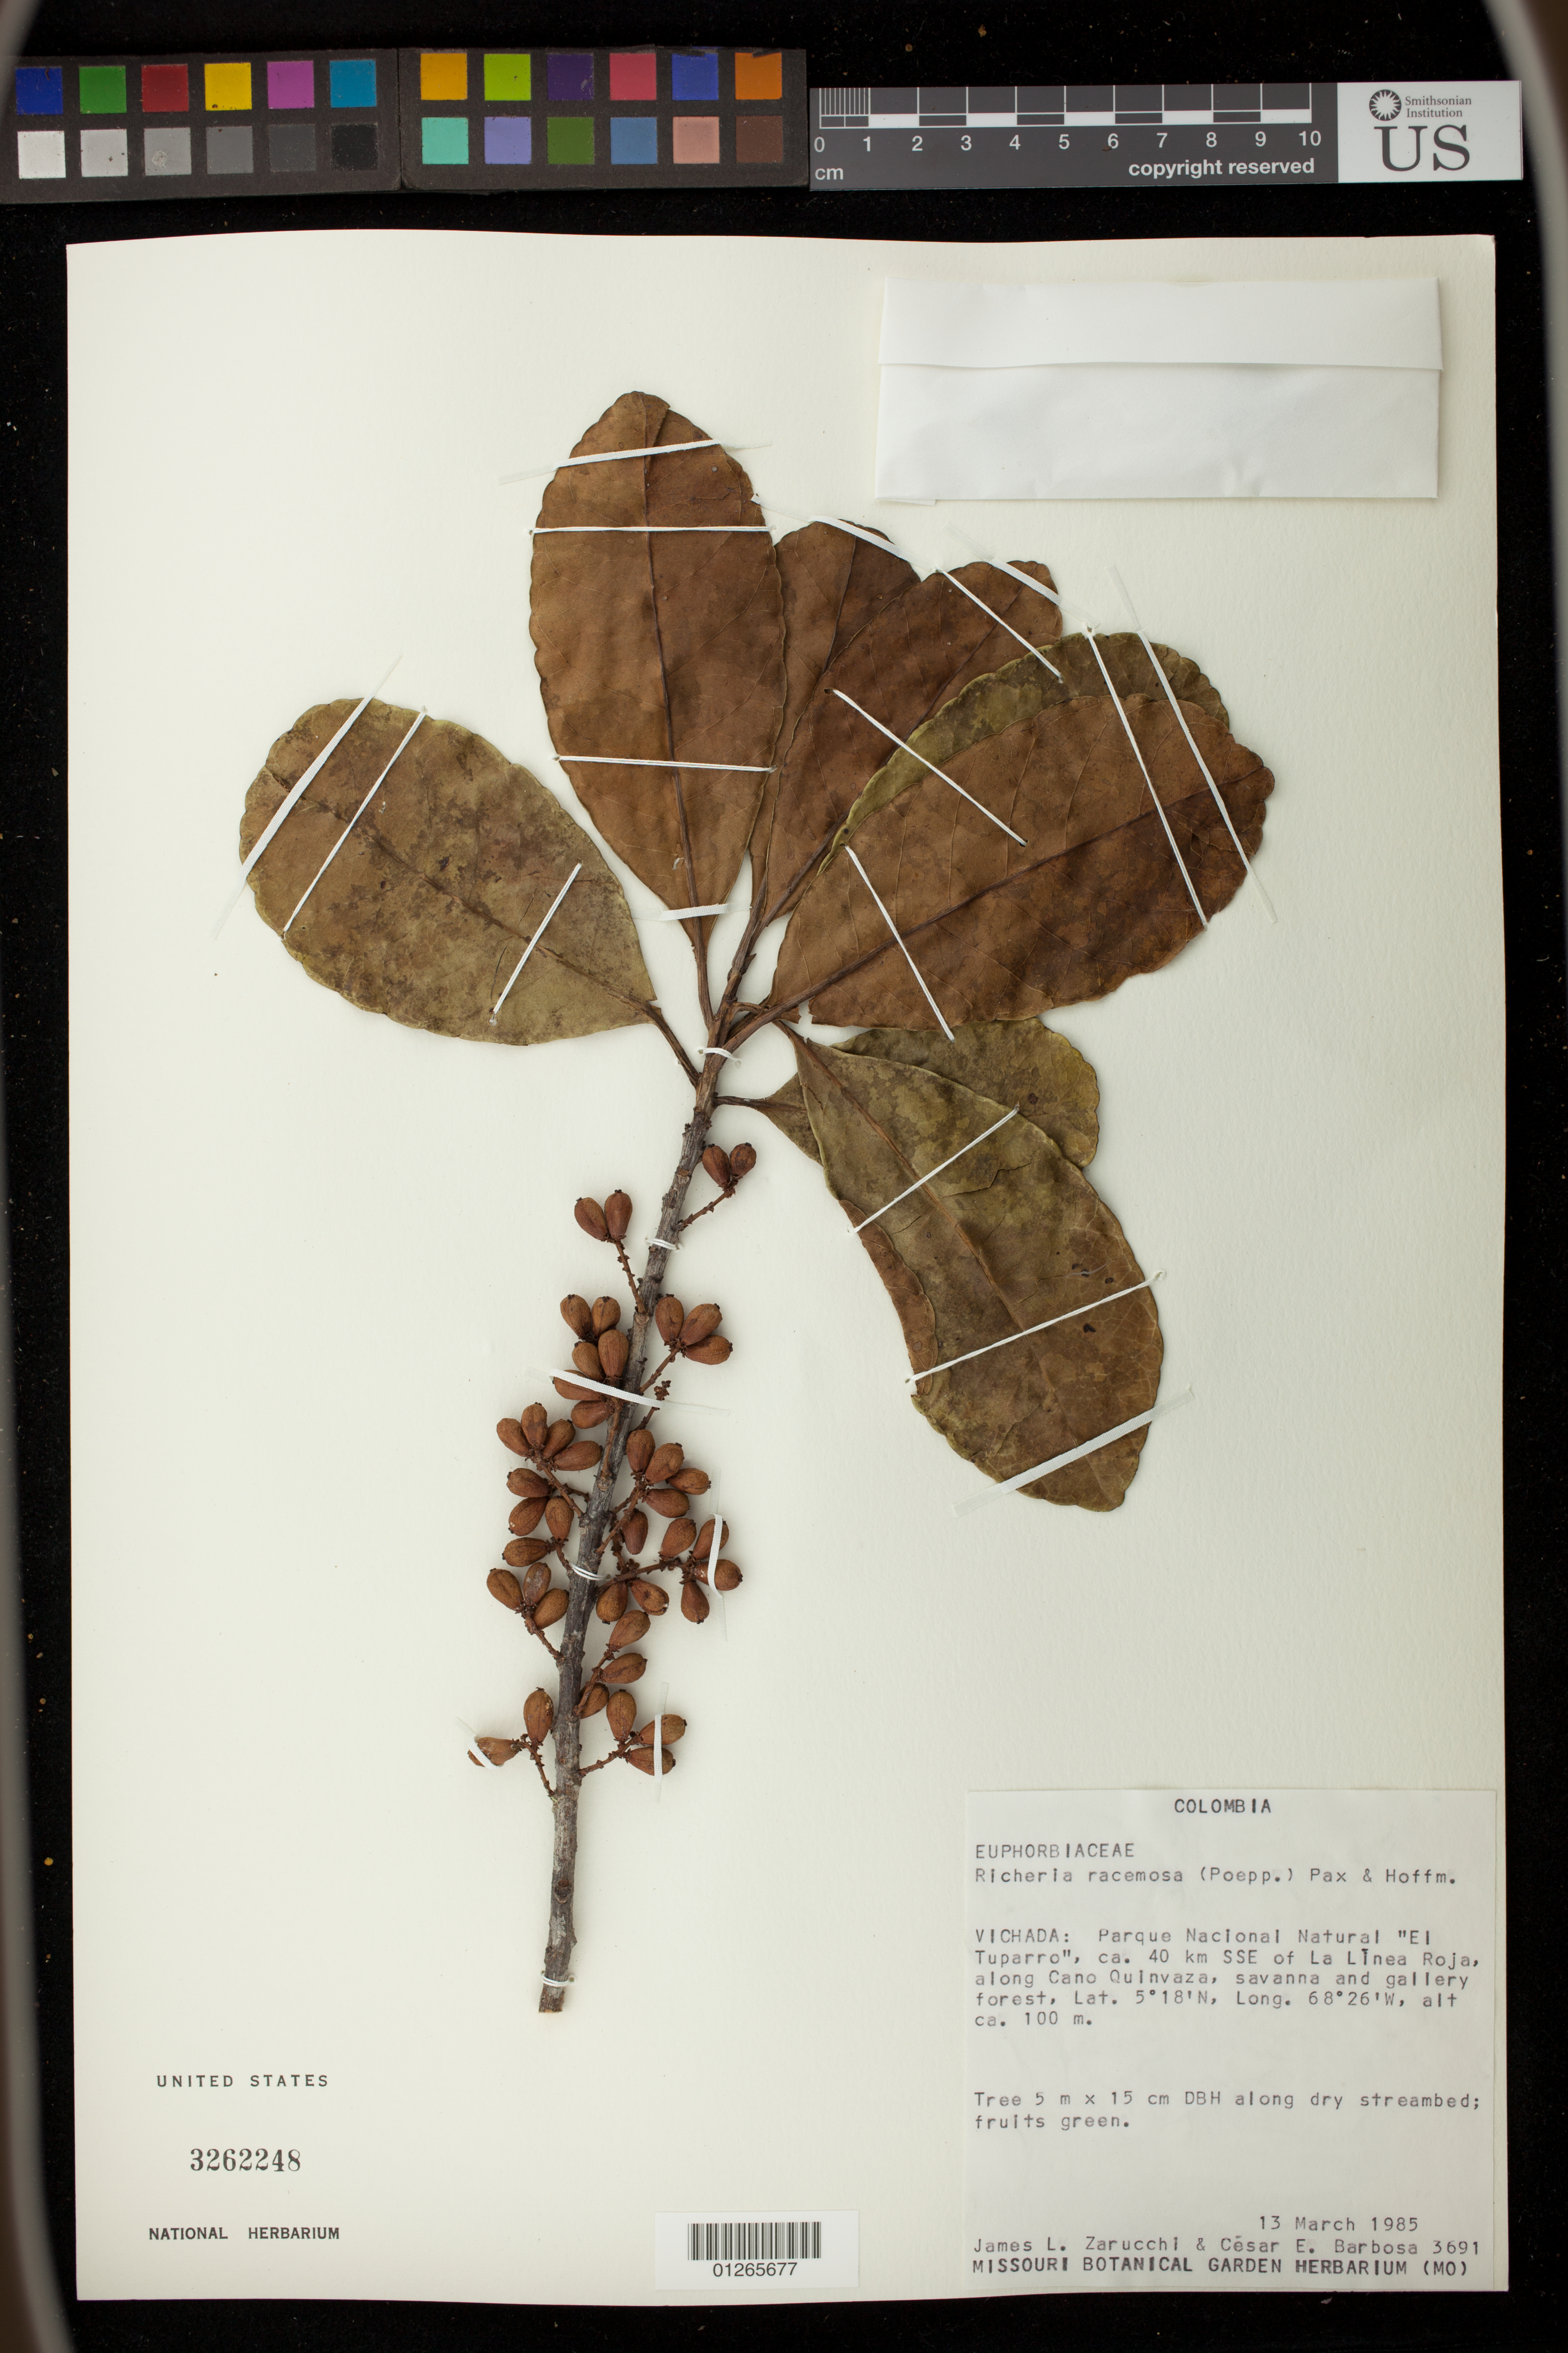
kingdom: Plantae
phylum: Tracheophyta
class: Magnoliopsida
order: Malpighiales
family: Phyllanthaceae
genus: Richeria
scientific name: Richeria racemosa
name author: (Poepp.) Pax & K. Hoffm.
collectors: J. L. Zarucchi & C. E. Barbosa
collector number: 3691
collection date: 1985-03-13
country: Colombia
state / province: Vichada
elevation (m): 100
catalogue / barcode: US 3262248